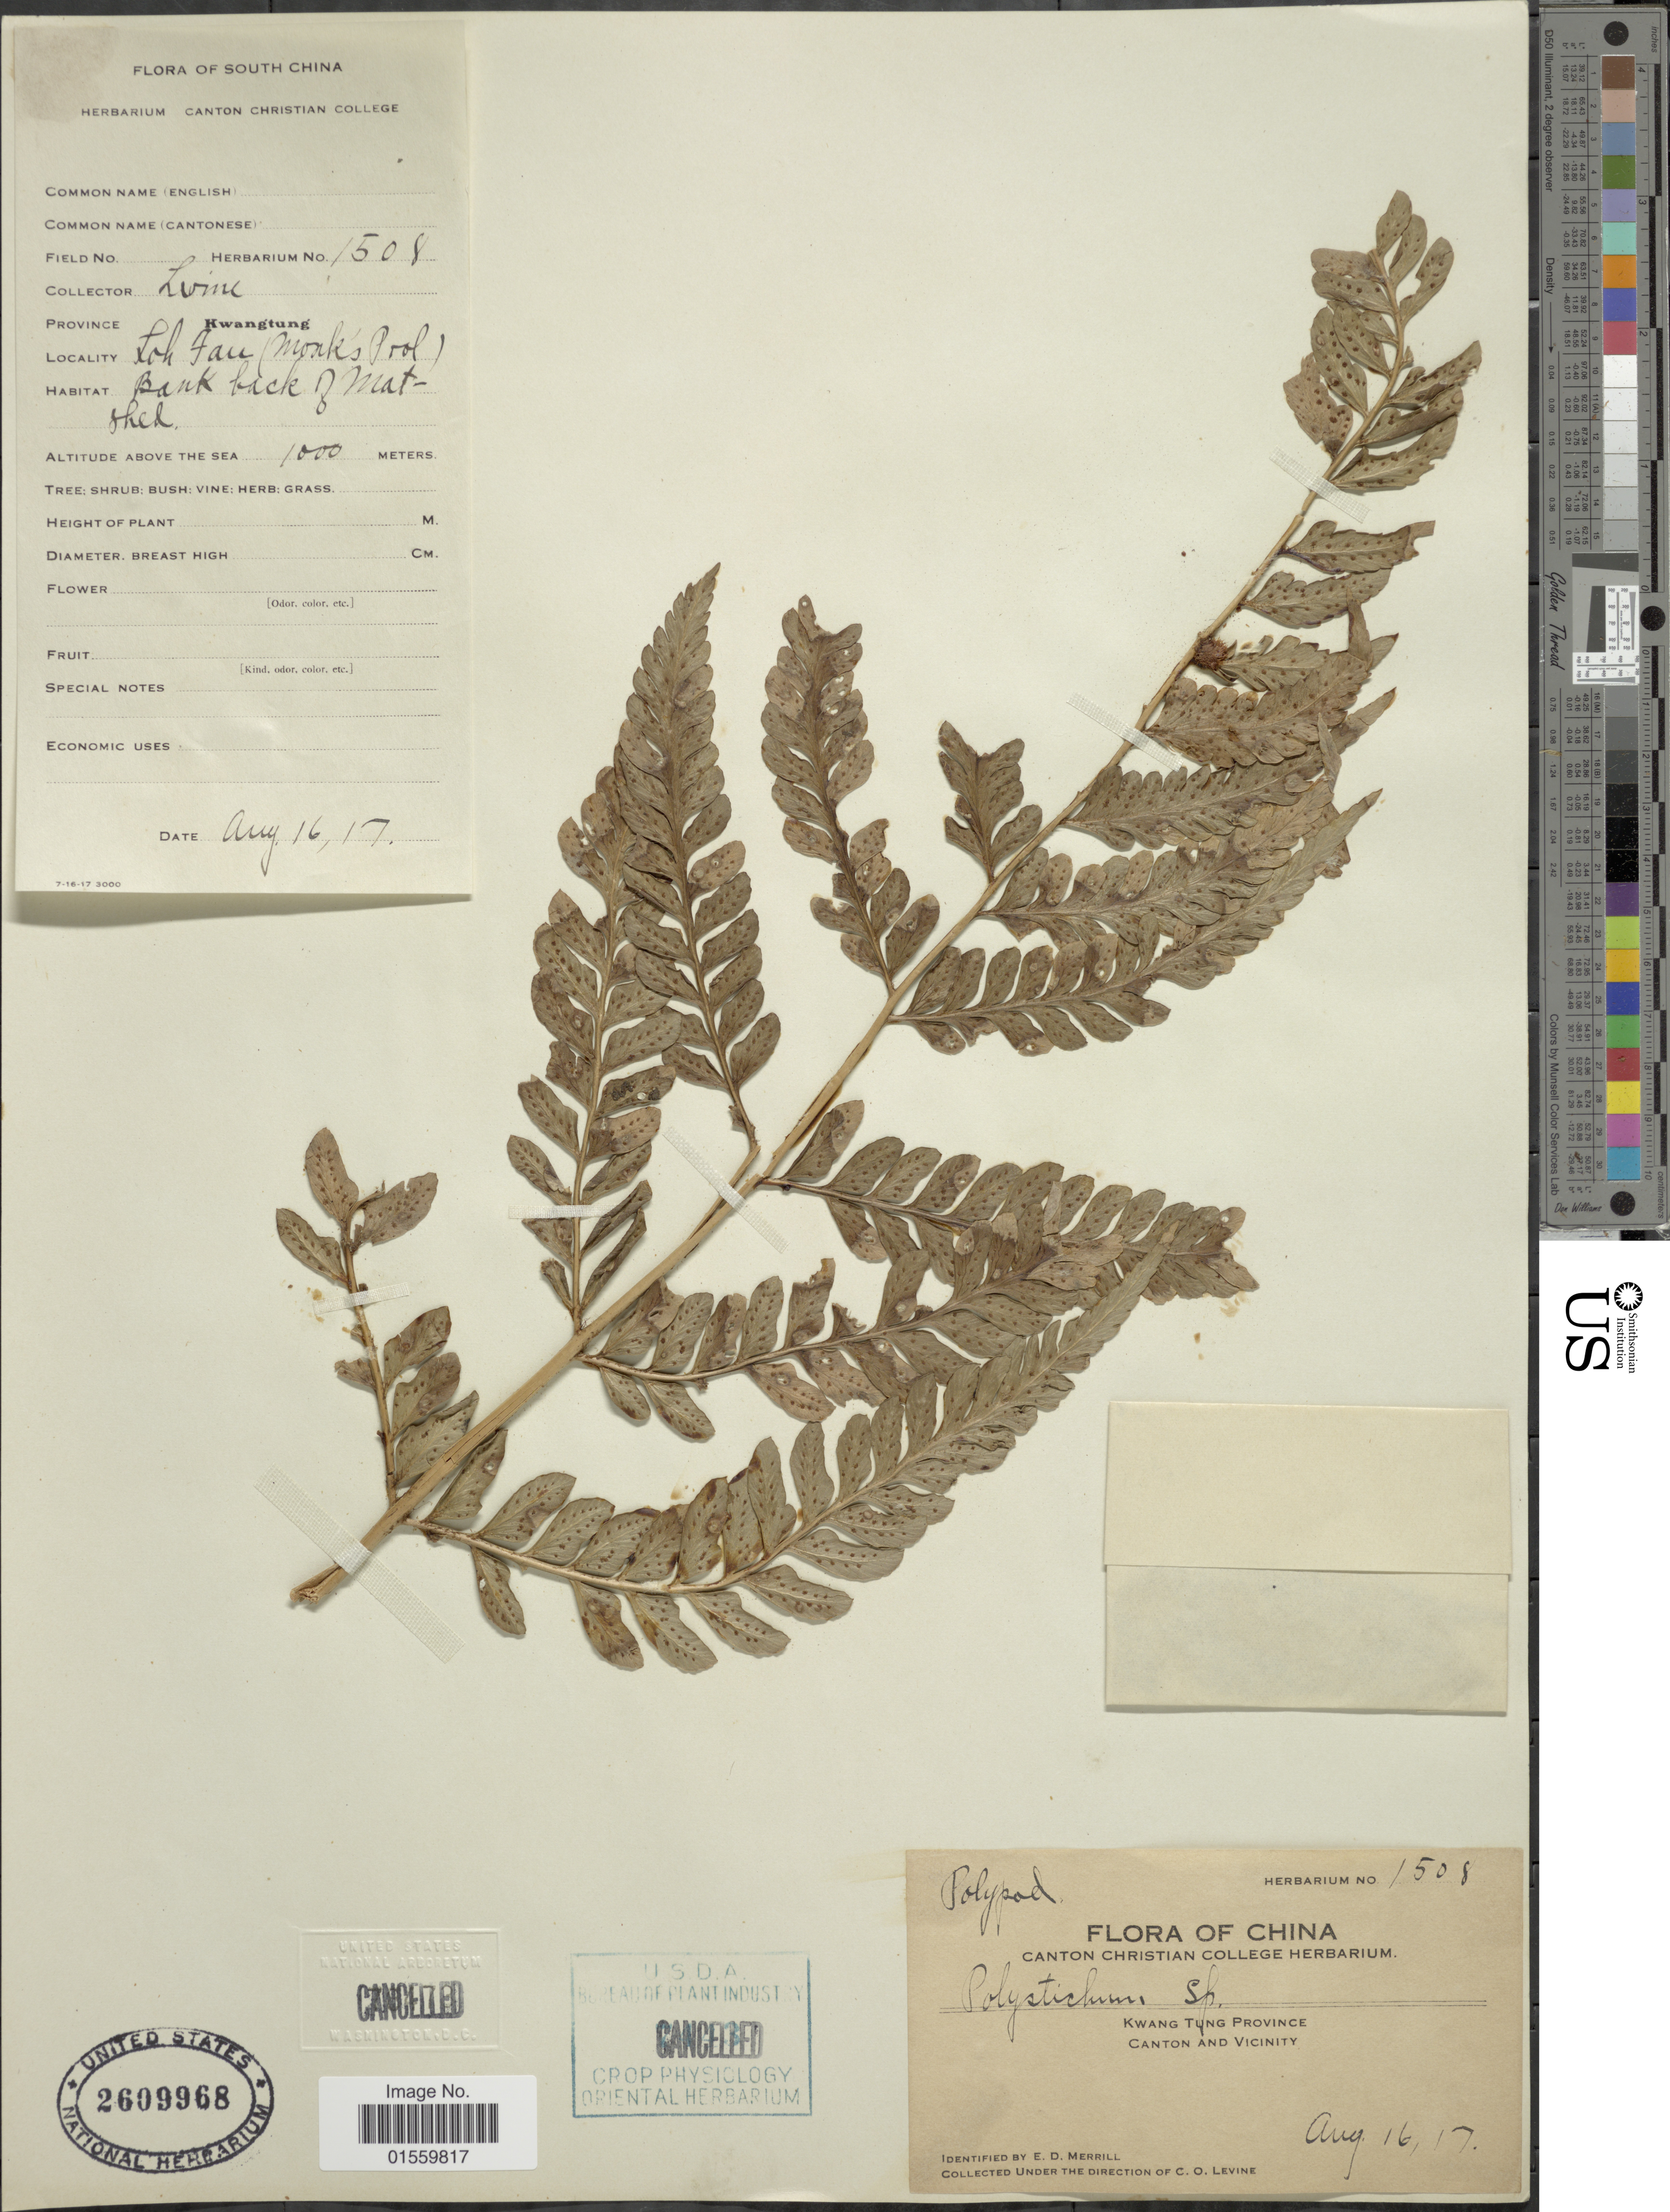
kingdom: Plantae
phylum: Tracheophyta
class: Polypodiopsida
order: Polypodiales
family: Dryopteridaceae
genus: Polystichum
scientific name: Polystichum sp.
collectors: C. O. Levine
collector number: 1508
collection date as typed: Transcribed d/m/y: 16/8/17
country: China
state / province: Guangdong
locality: South China, Kwang Tung Province, Canton and vicinity, Loh Fau (Monk's Pool), bank back of Matshed [interpreted]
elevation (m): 1000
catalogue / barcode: US 2609968